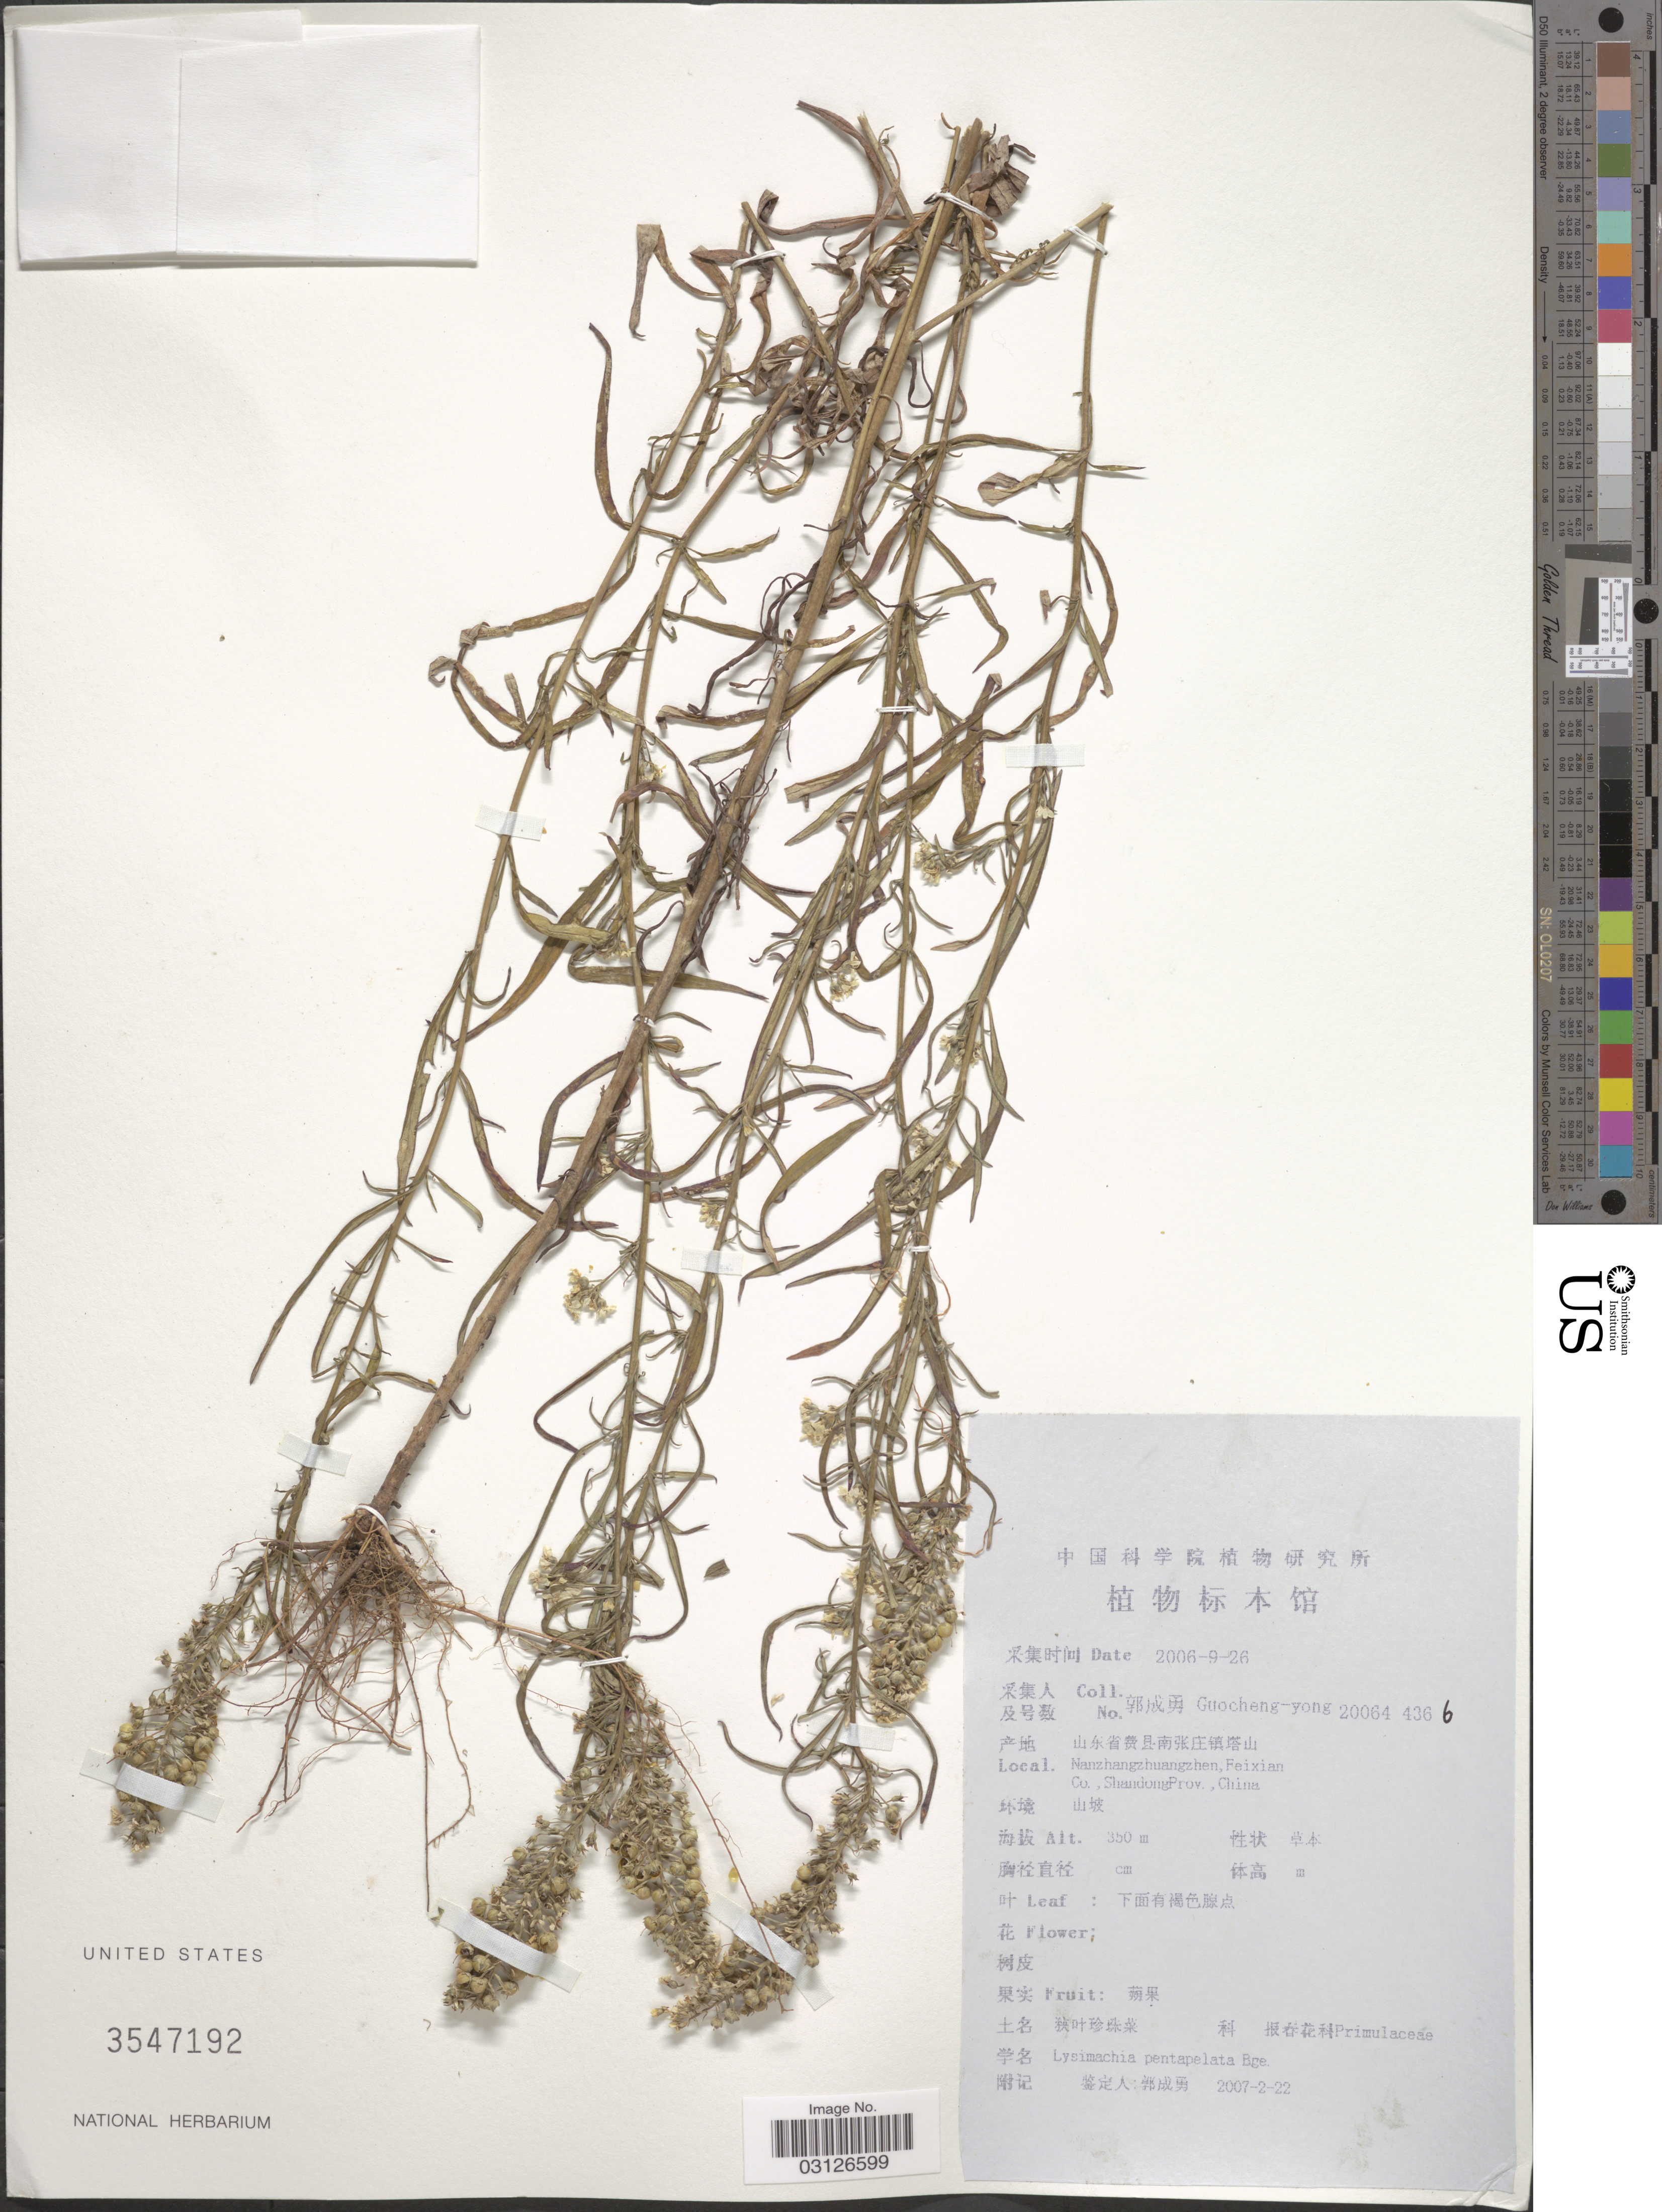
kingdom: Plantae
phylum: Tracheophyta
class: Magnoliopsida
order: Ericales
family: Primulaceae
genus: Lysimachia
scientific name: Lysimachia pentapetala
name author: Bunge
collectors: Guo cheng-yong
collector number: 20064 436 6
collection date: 2006-09-26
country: China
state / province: Shandong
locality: Nanzhangzhuangzhen, Feixian Co.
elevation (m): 350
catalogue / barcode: US 3547192